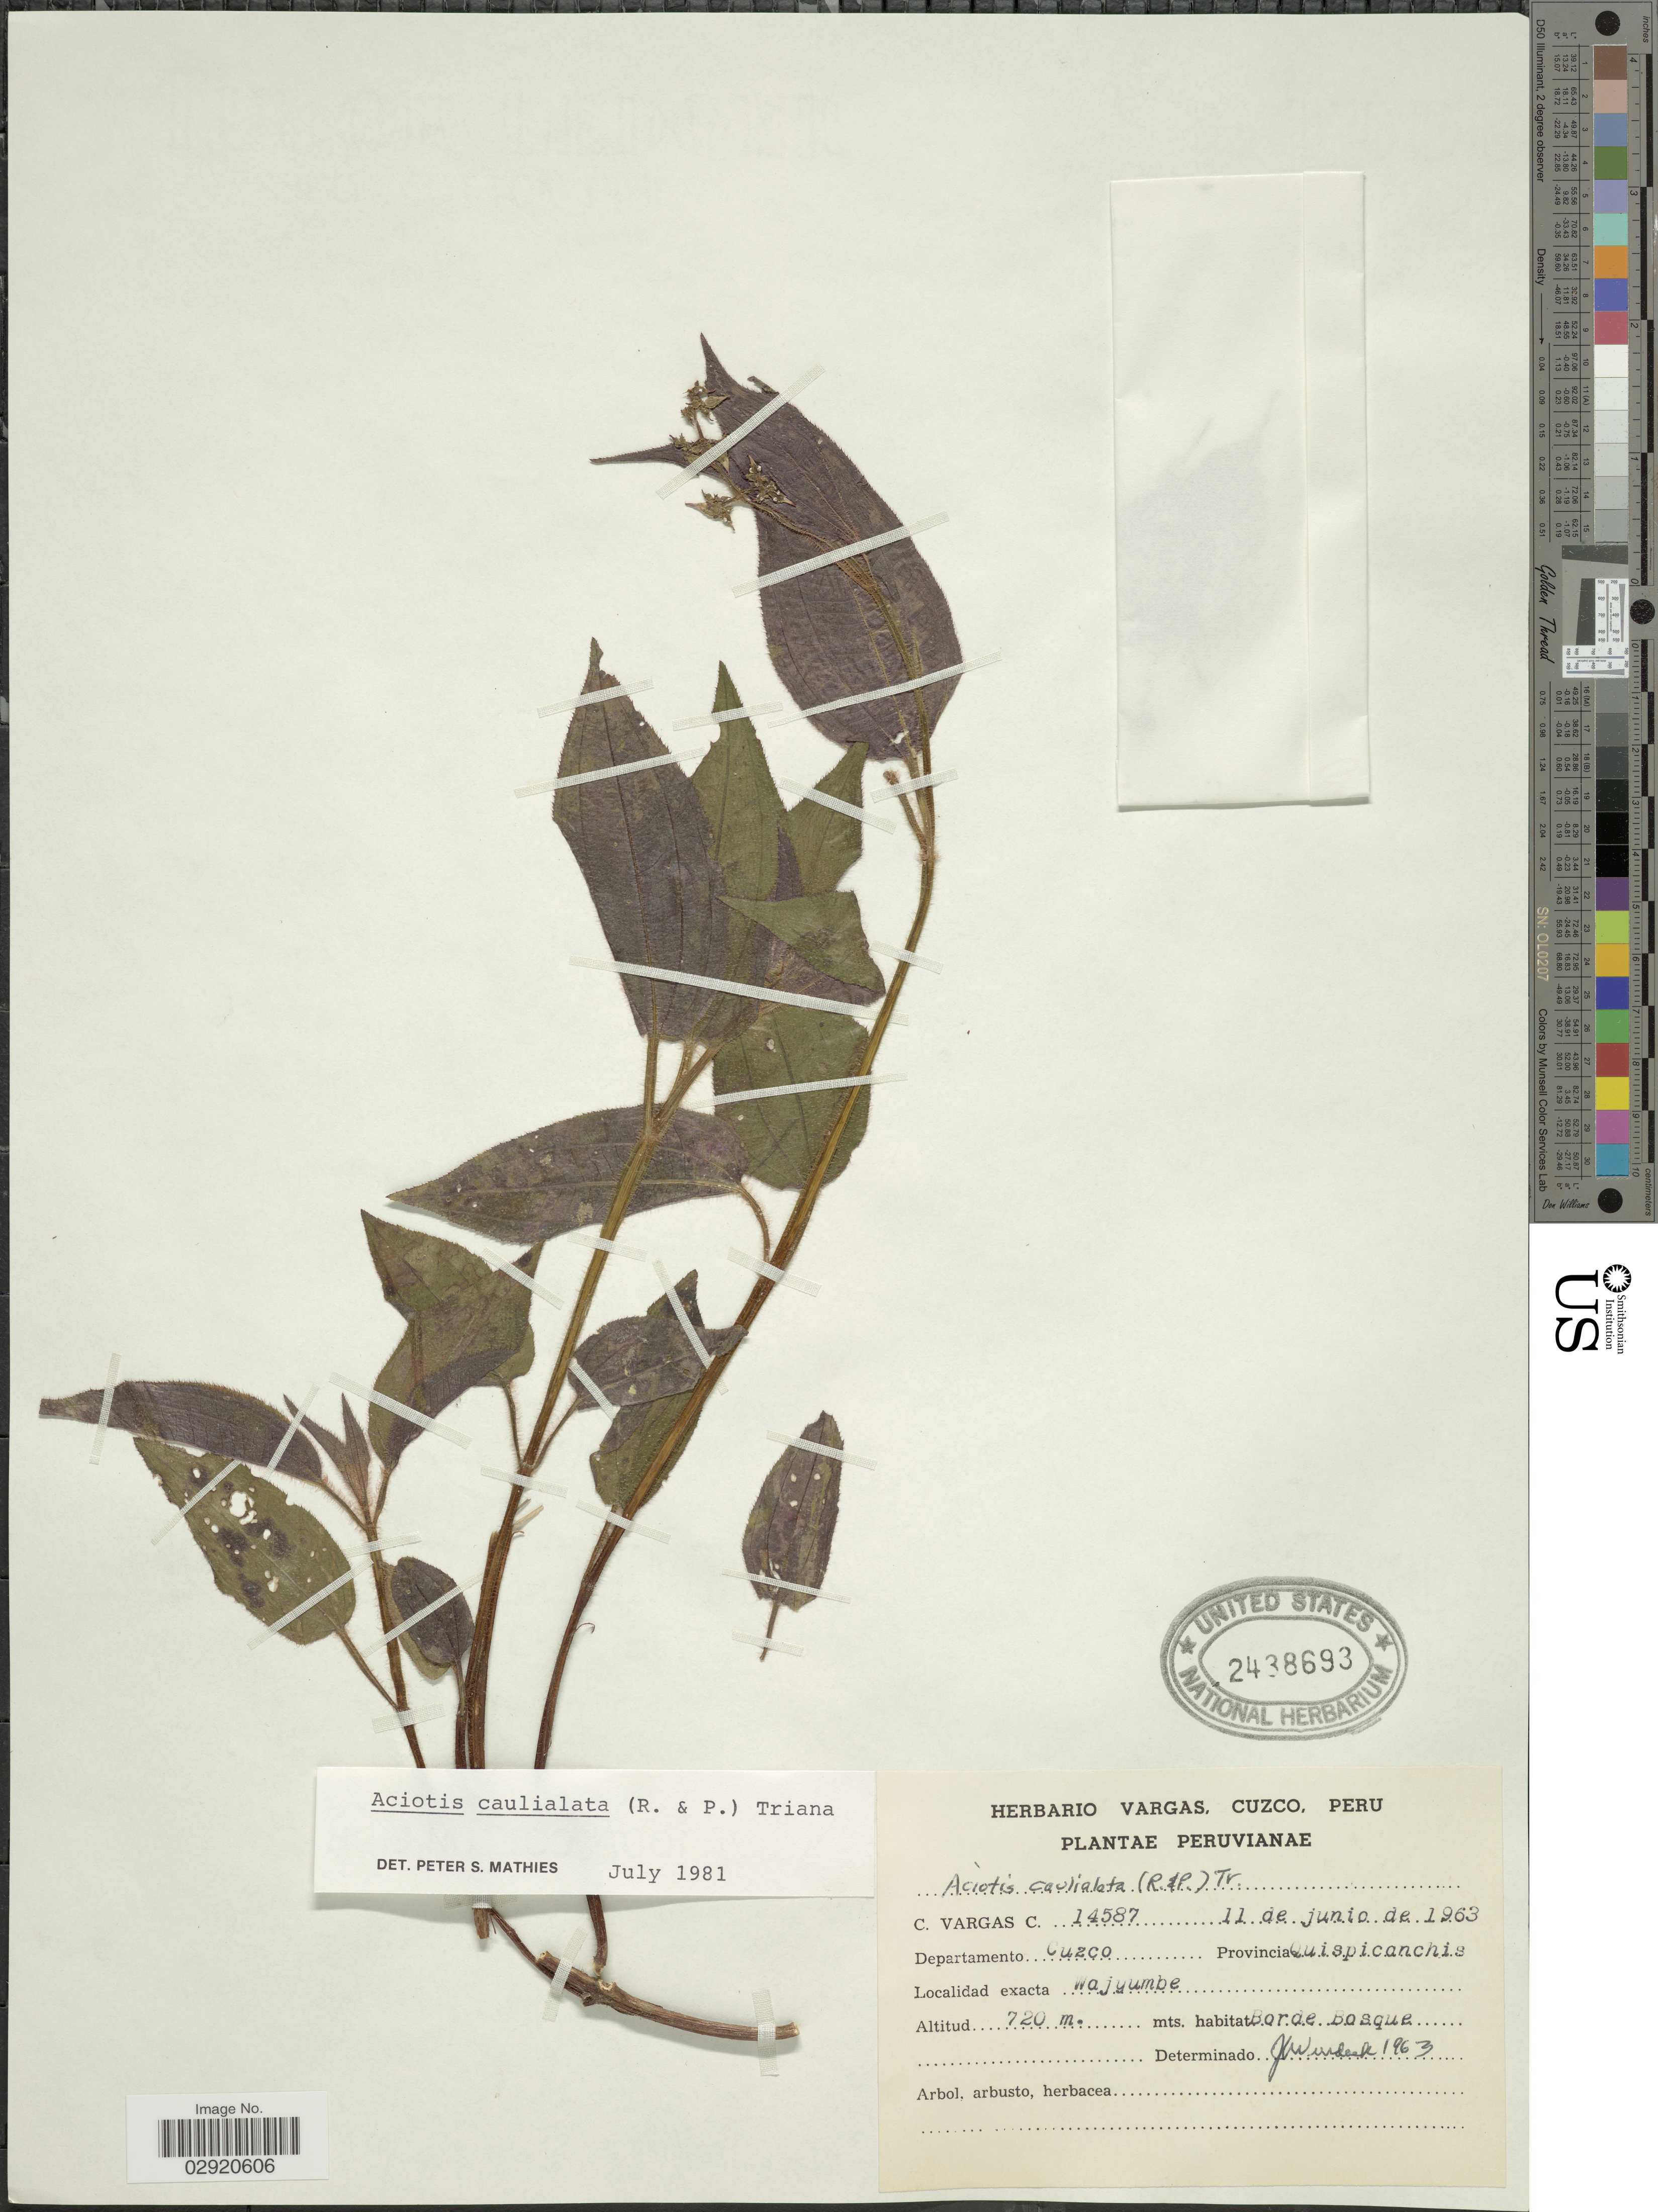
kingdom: Plantae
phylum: Tracheophyta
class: Magnoliopsida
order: Myrtales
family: Melastomataceae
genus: Aciotis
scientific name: Aciotis rubricaulis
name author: (Mart. ex DC.) Triana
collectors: C. Vargas Calderón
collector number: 14587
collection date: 1963-06-11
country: Peru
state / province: Cusco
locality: Departamento Cuzco. Provincia Quispicanchis. Wajyumbe.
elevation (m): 720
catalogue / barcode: US 2438693